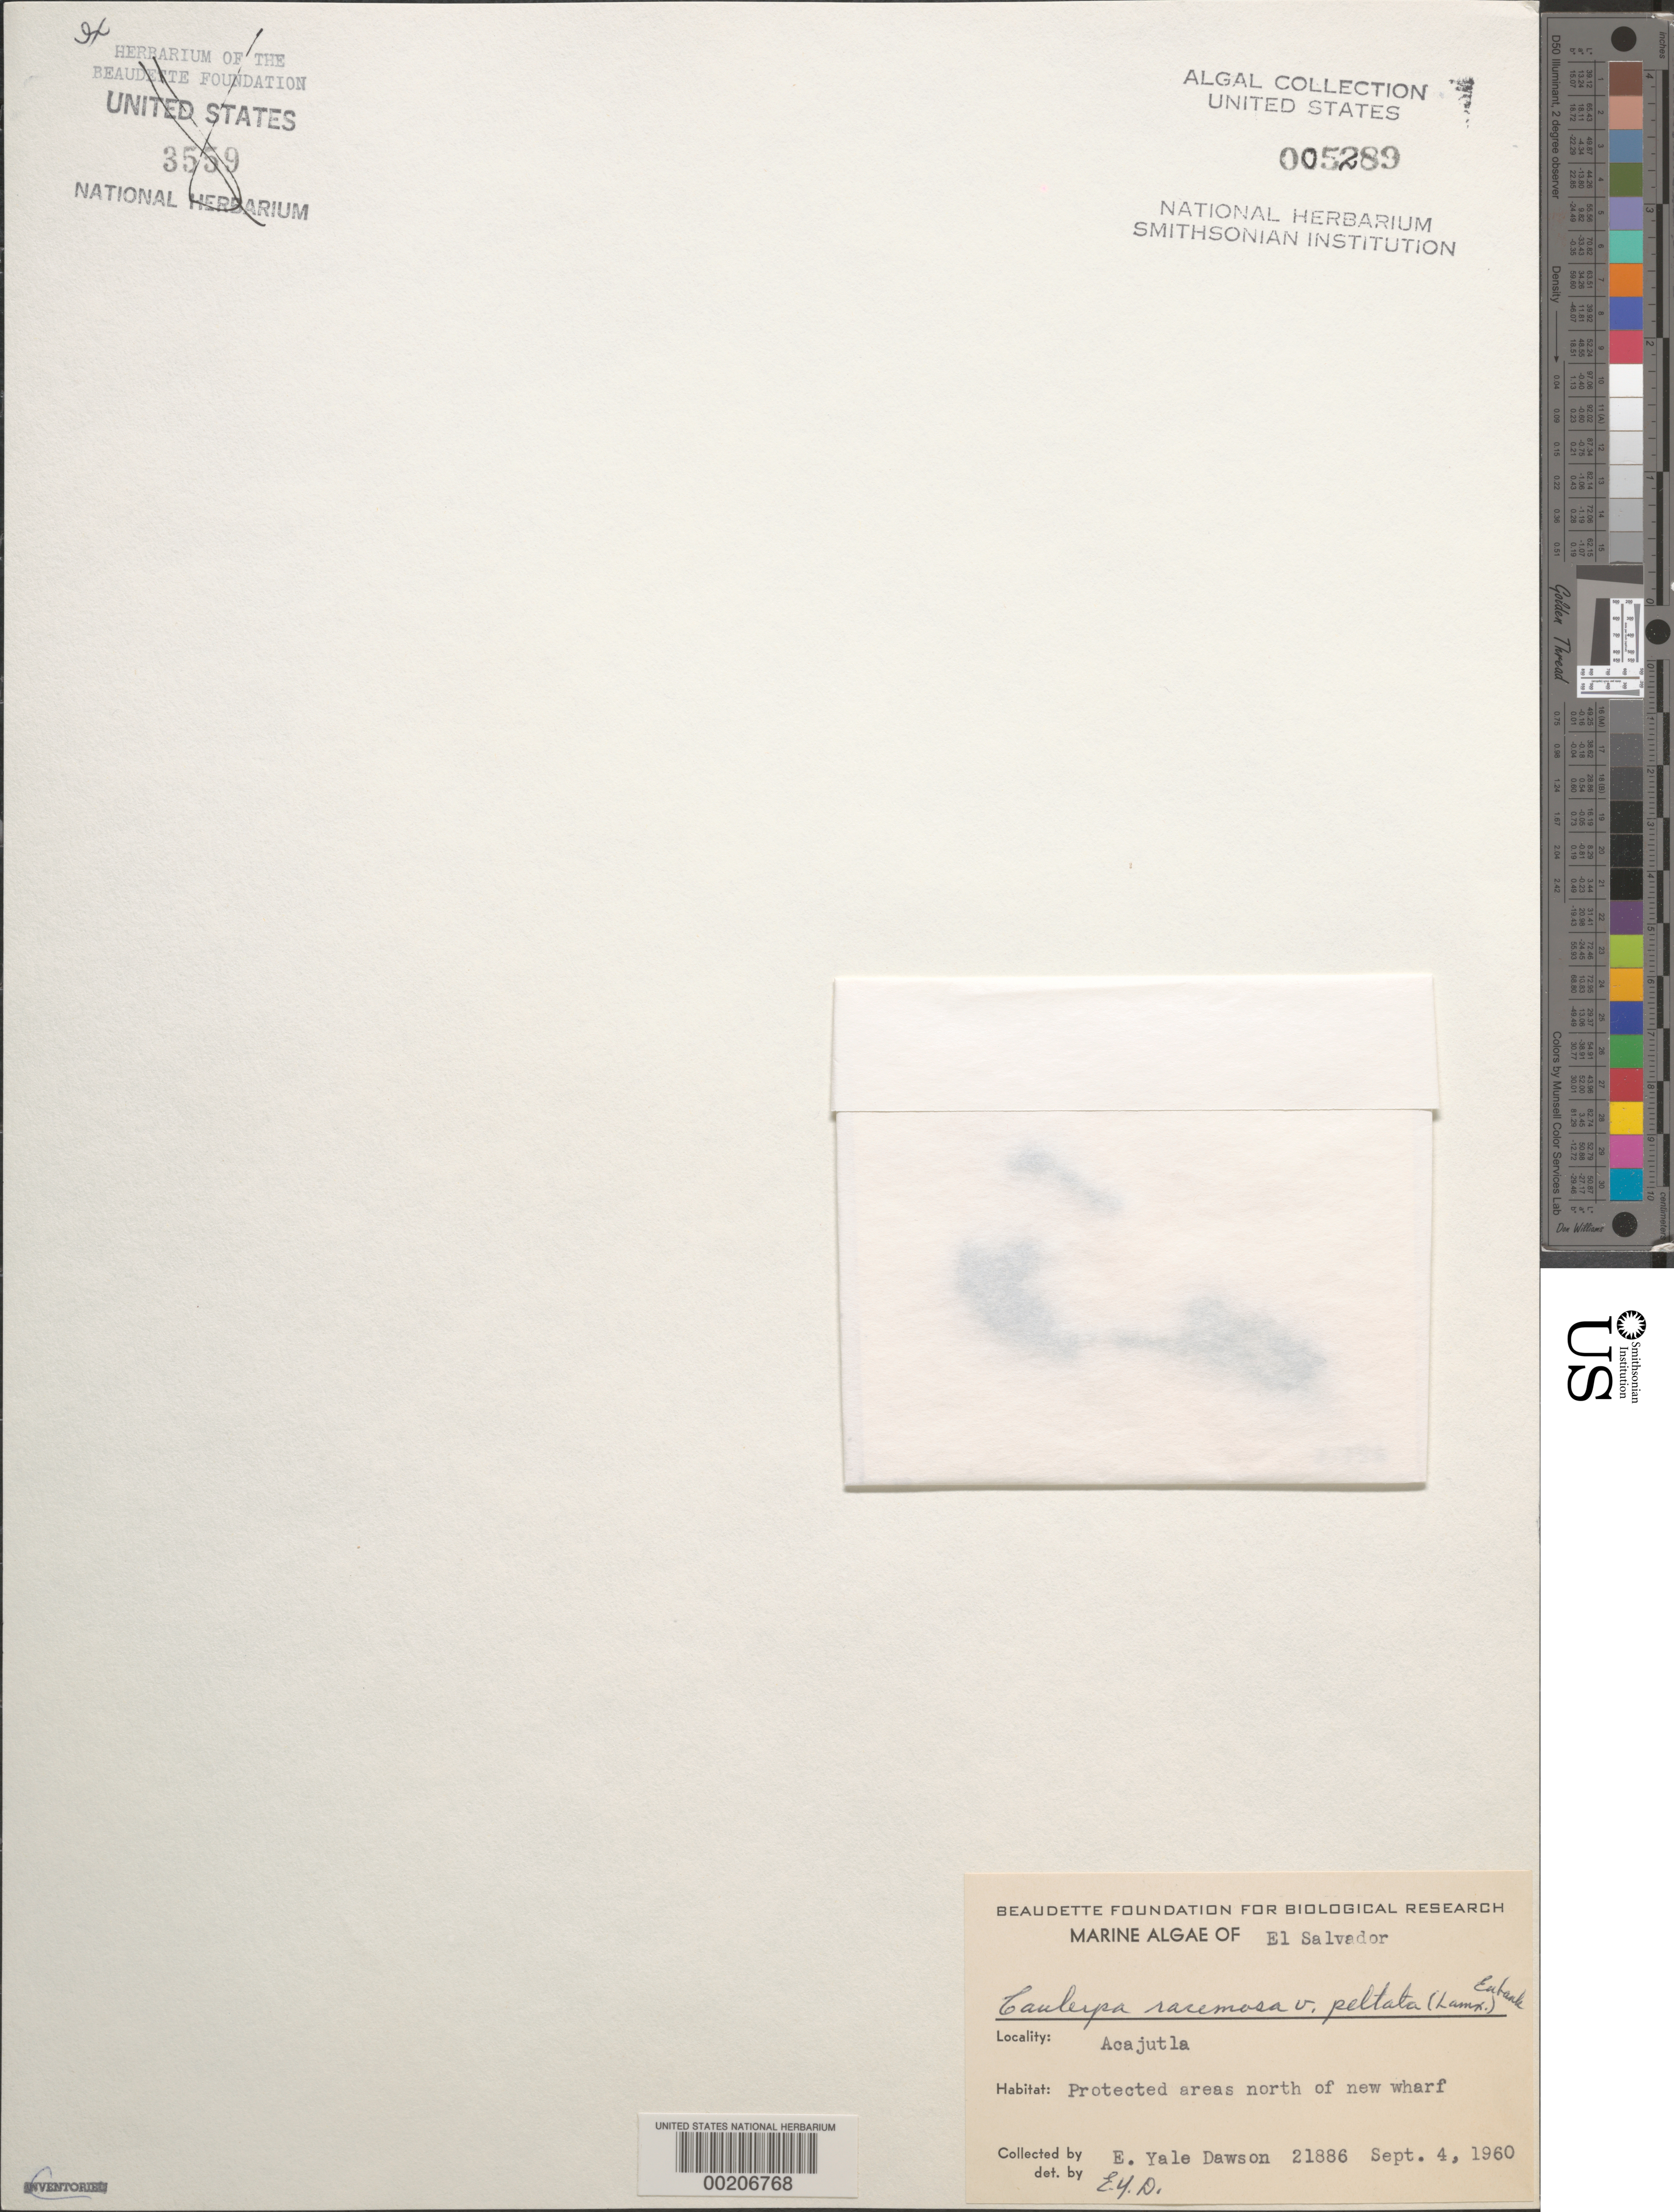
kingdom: Plantae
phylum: Chlorophyta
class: Ulvophyceae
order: Bryopsidales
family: Caulerpaceae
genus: Caulerpa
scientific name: Caulerpa racemosa var. peltata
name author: (J.V.Lamouroux) Eubank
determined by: Dawson, E. Y.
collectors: E. Y. Dawson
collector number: EYD 21886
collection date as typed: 04 Sep 1960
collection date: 1960-09-04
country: El Salvador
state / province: Sonsonate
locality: Acajutla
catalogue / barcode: US 5289